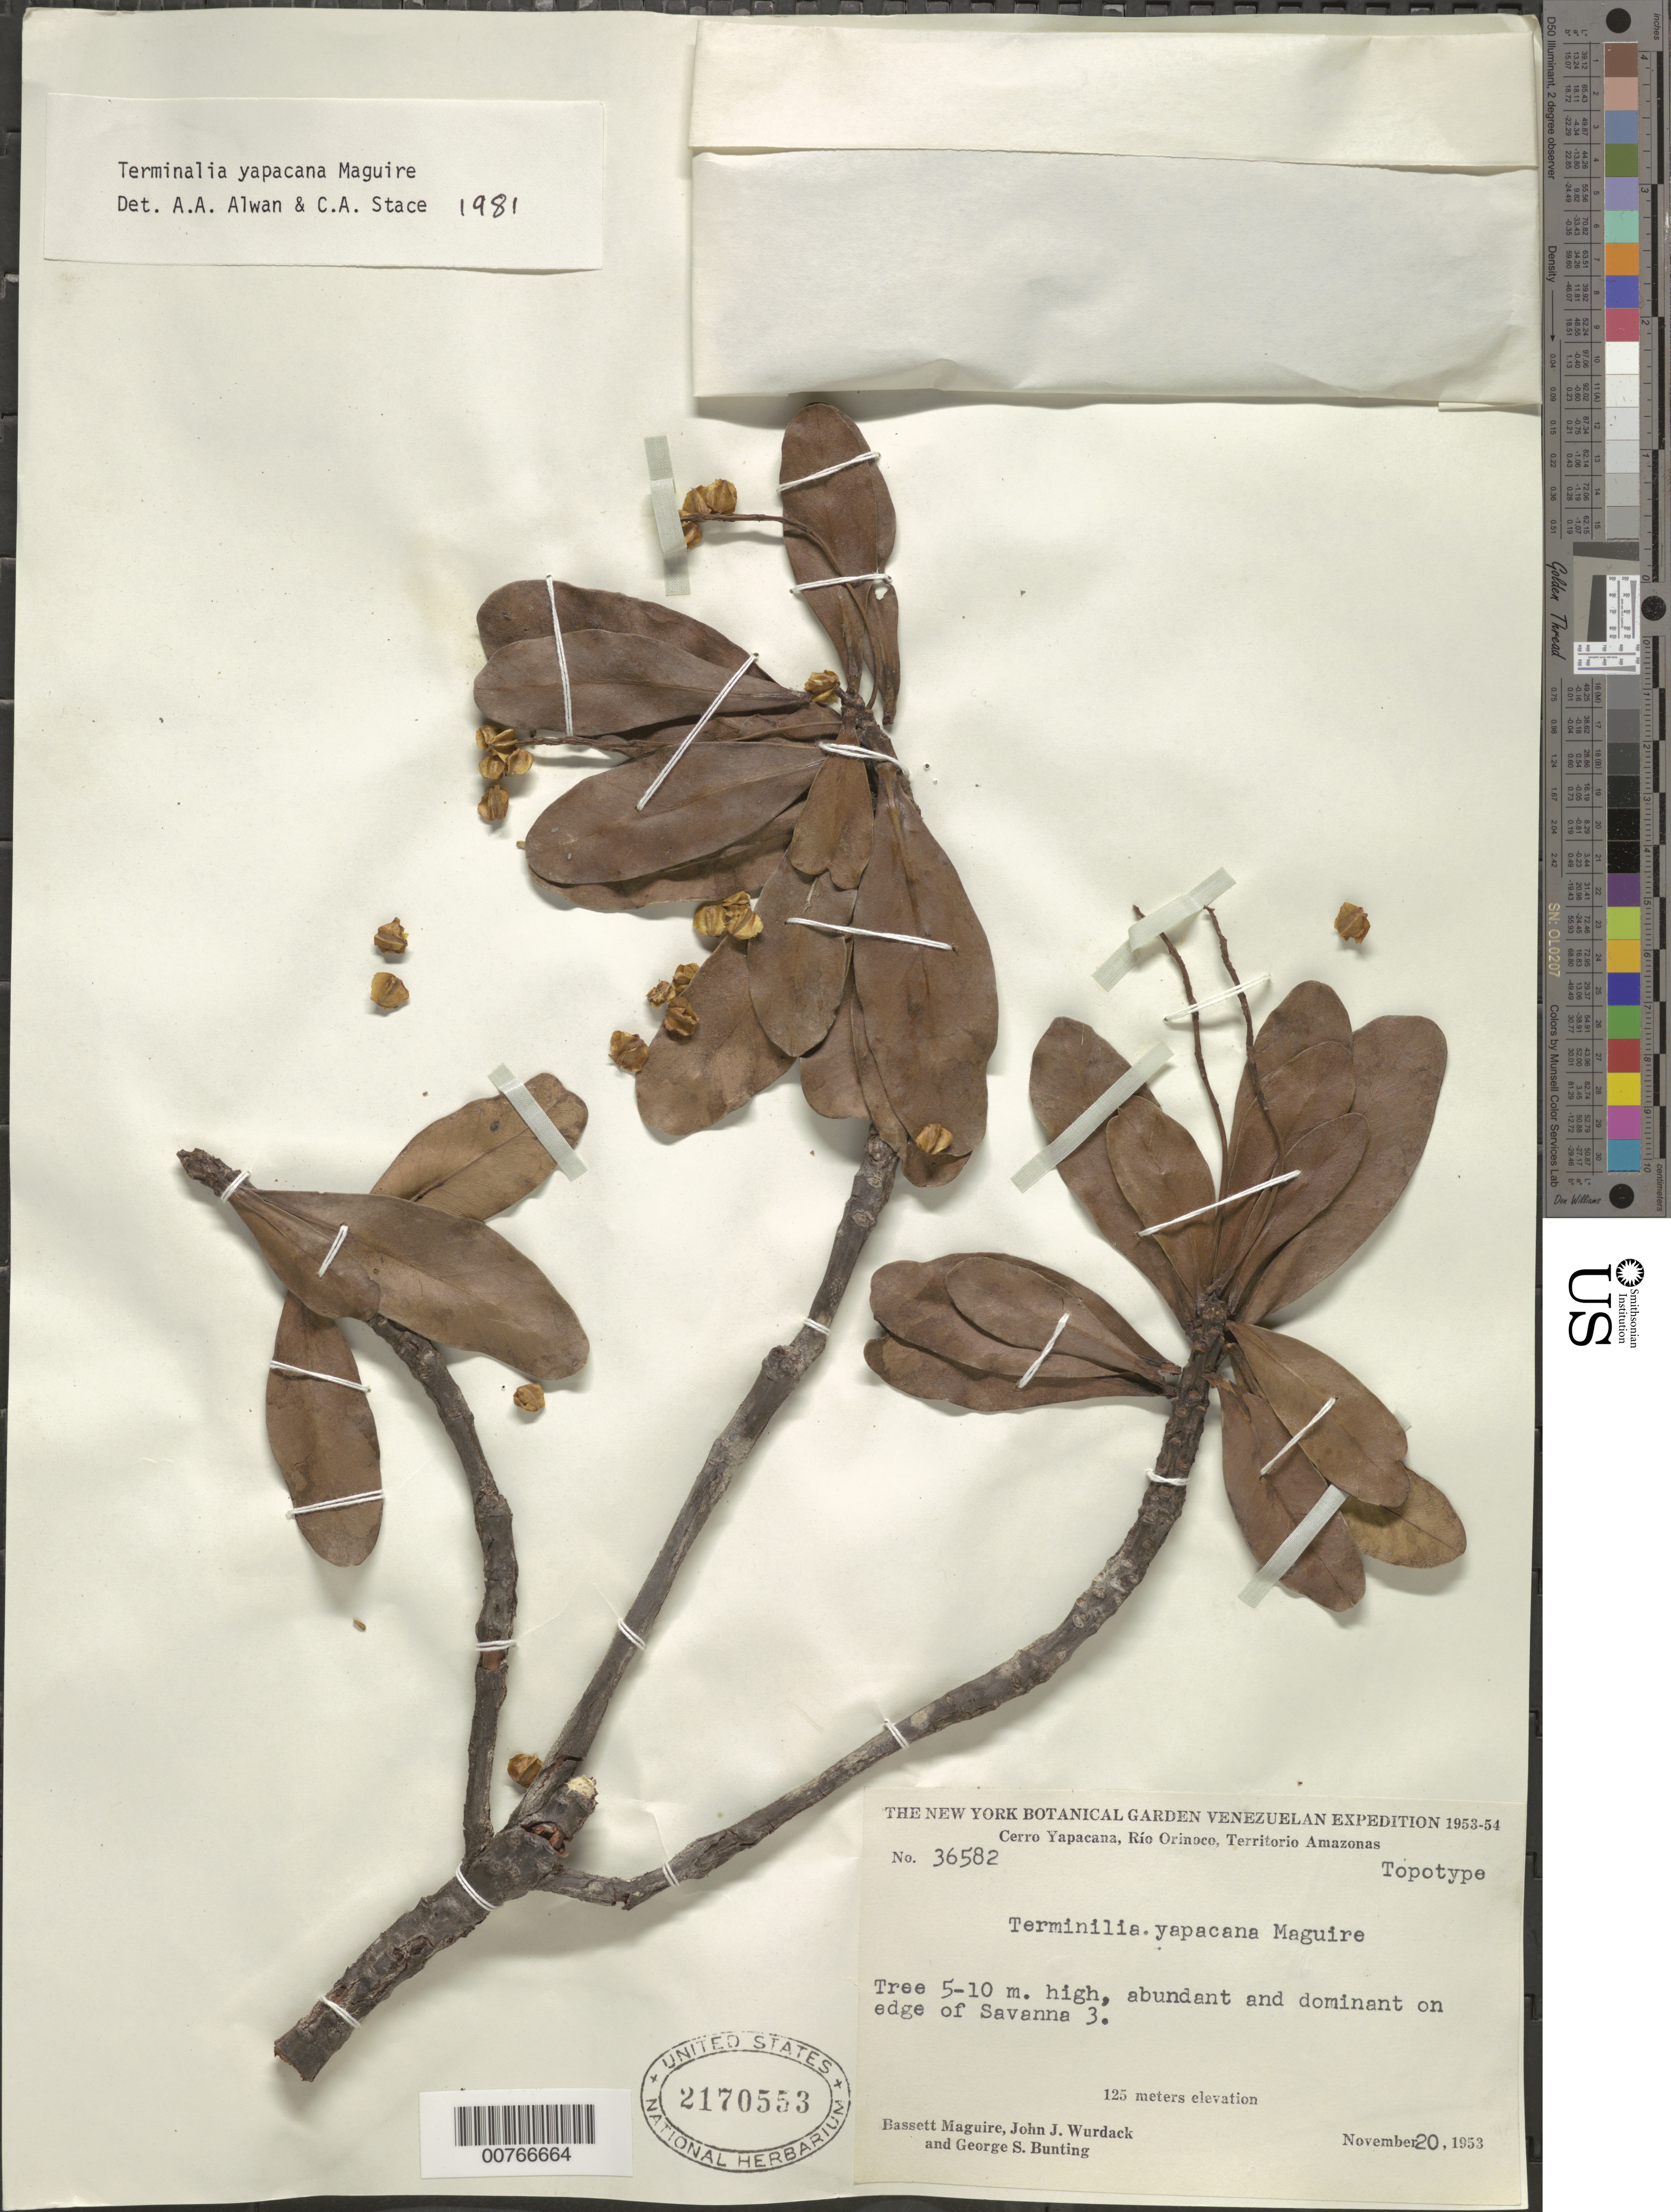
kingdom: Plantae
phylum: Tracheophyta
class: Magnoliopsida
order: Myrtales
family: Combretaceae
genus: Terminalia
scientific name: Terminalia yapacana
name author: Maguire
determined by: Alwan, A. R.; Stace, C. A.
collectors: B. Maguire, J. J. Wurdack & G. S. Bunting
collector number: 36582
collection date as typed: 20-Nov-53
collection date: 1953-11-20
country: Venezuela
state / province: Amazonas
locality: Río Orinoco, Cerro Yapacána, savanna No. 3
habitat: Savanna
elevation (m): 125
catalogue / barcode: US 2170553